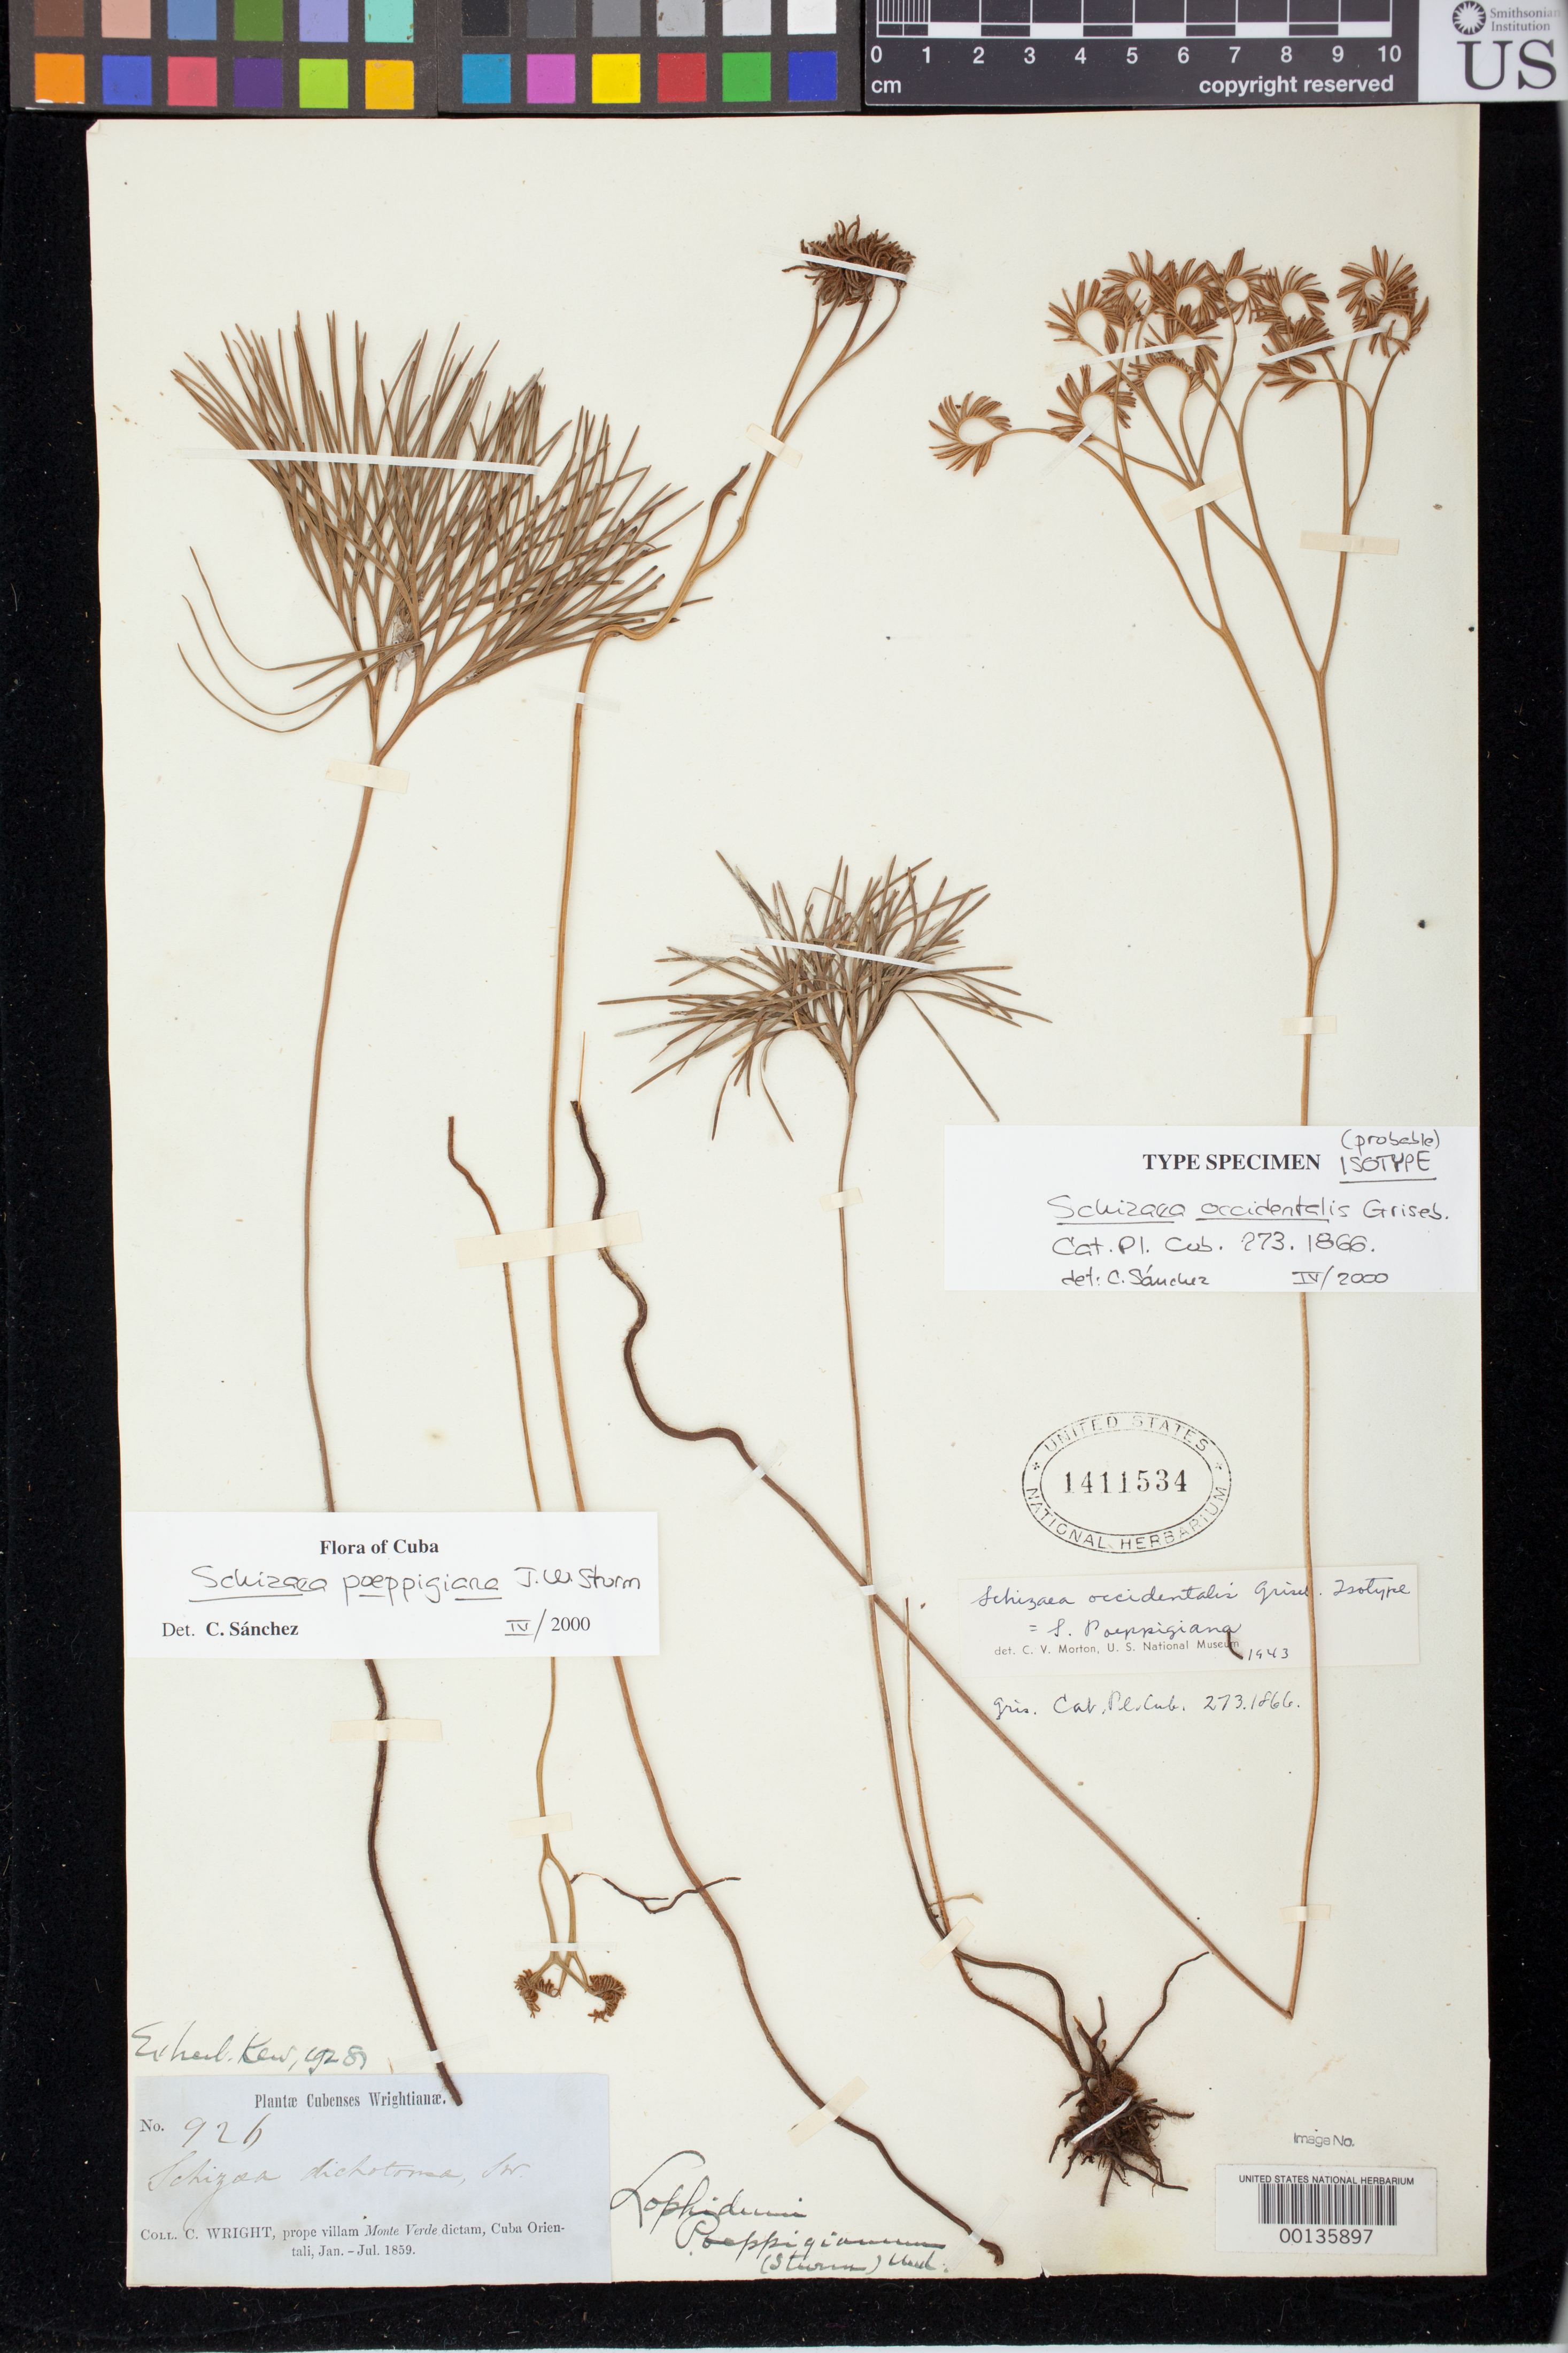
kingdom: Plantae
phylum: Tracheophyta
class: Polypodiopsida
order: Schizaeales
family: Schizaeaceae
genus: Schizaea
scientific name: Schizaea occidentalis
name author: Griseb.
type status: Isotype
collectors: C. Wright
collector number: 926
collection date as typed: Jan 1859 to -- Jul 1859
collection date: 1859-01/1859-07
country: Cuba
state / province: Oriente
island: Greater Antilles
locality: Prope villam Monte Verde dictam [Said to be near village of Monte Verde].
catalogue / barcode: US 1411534